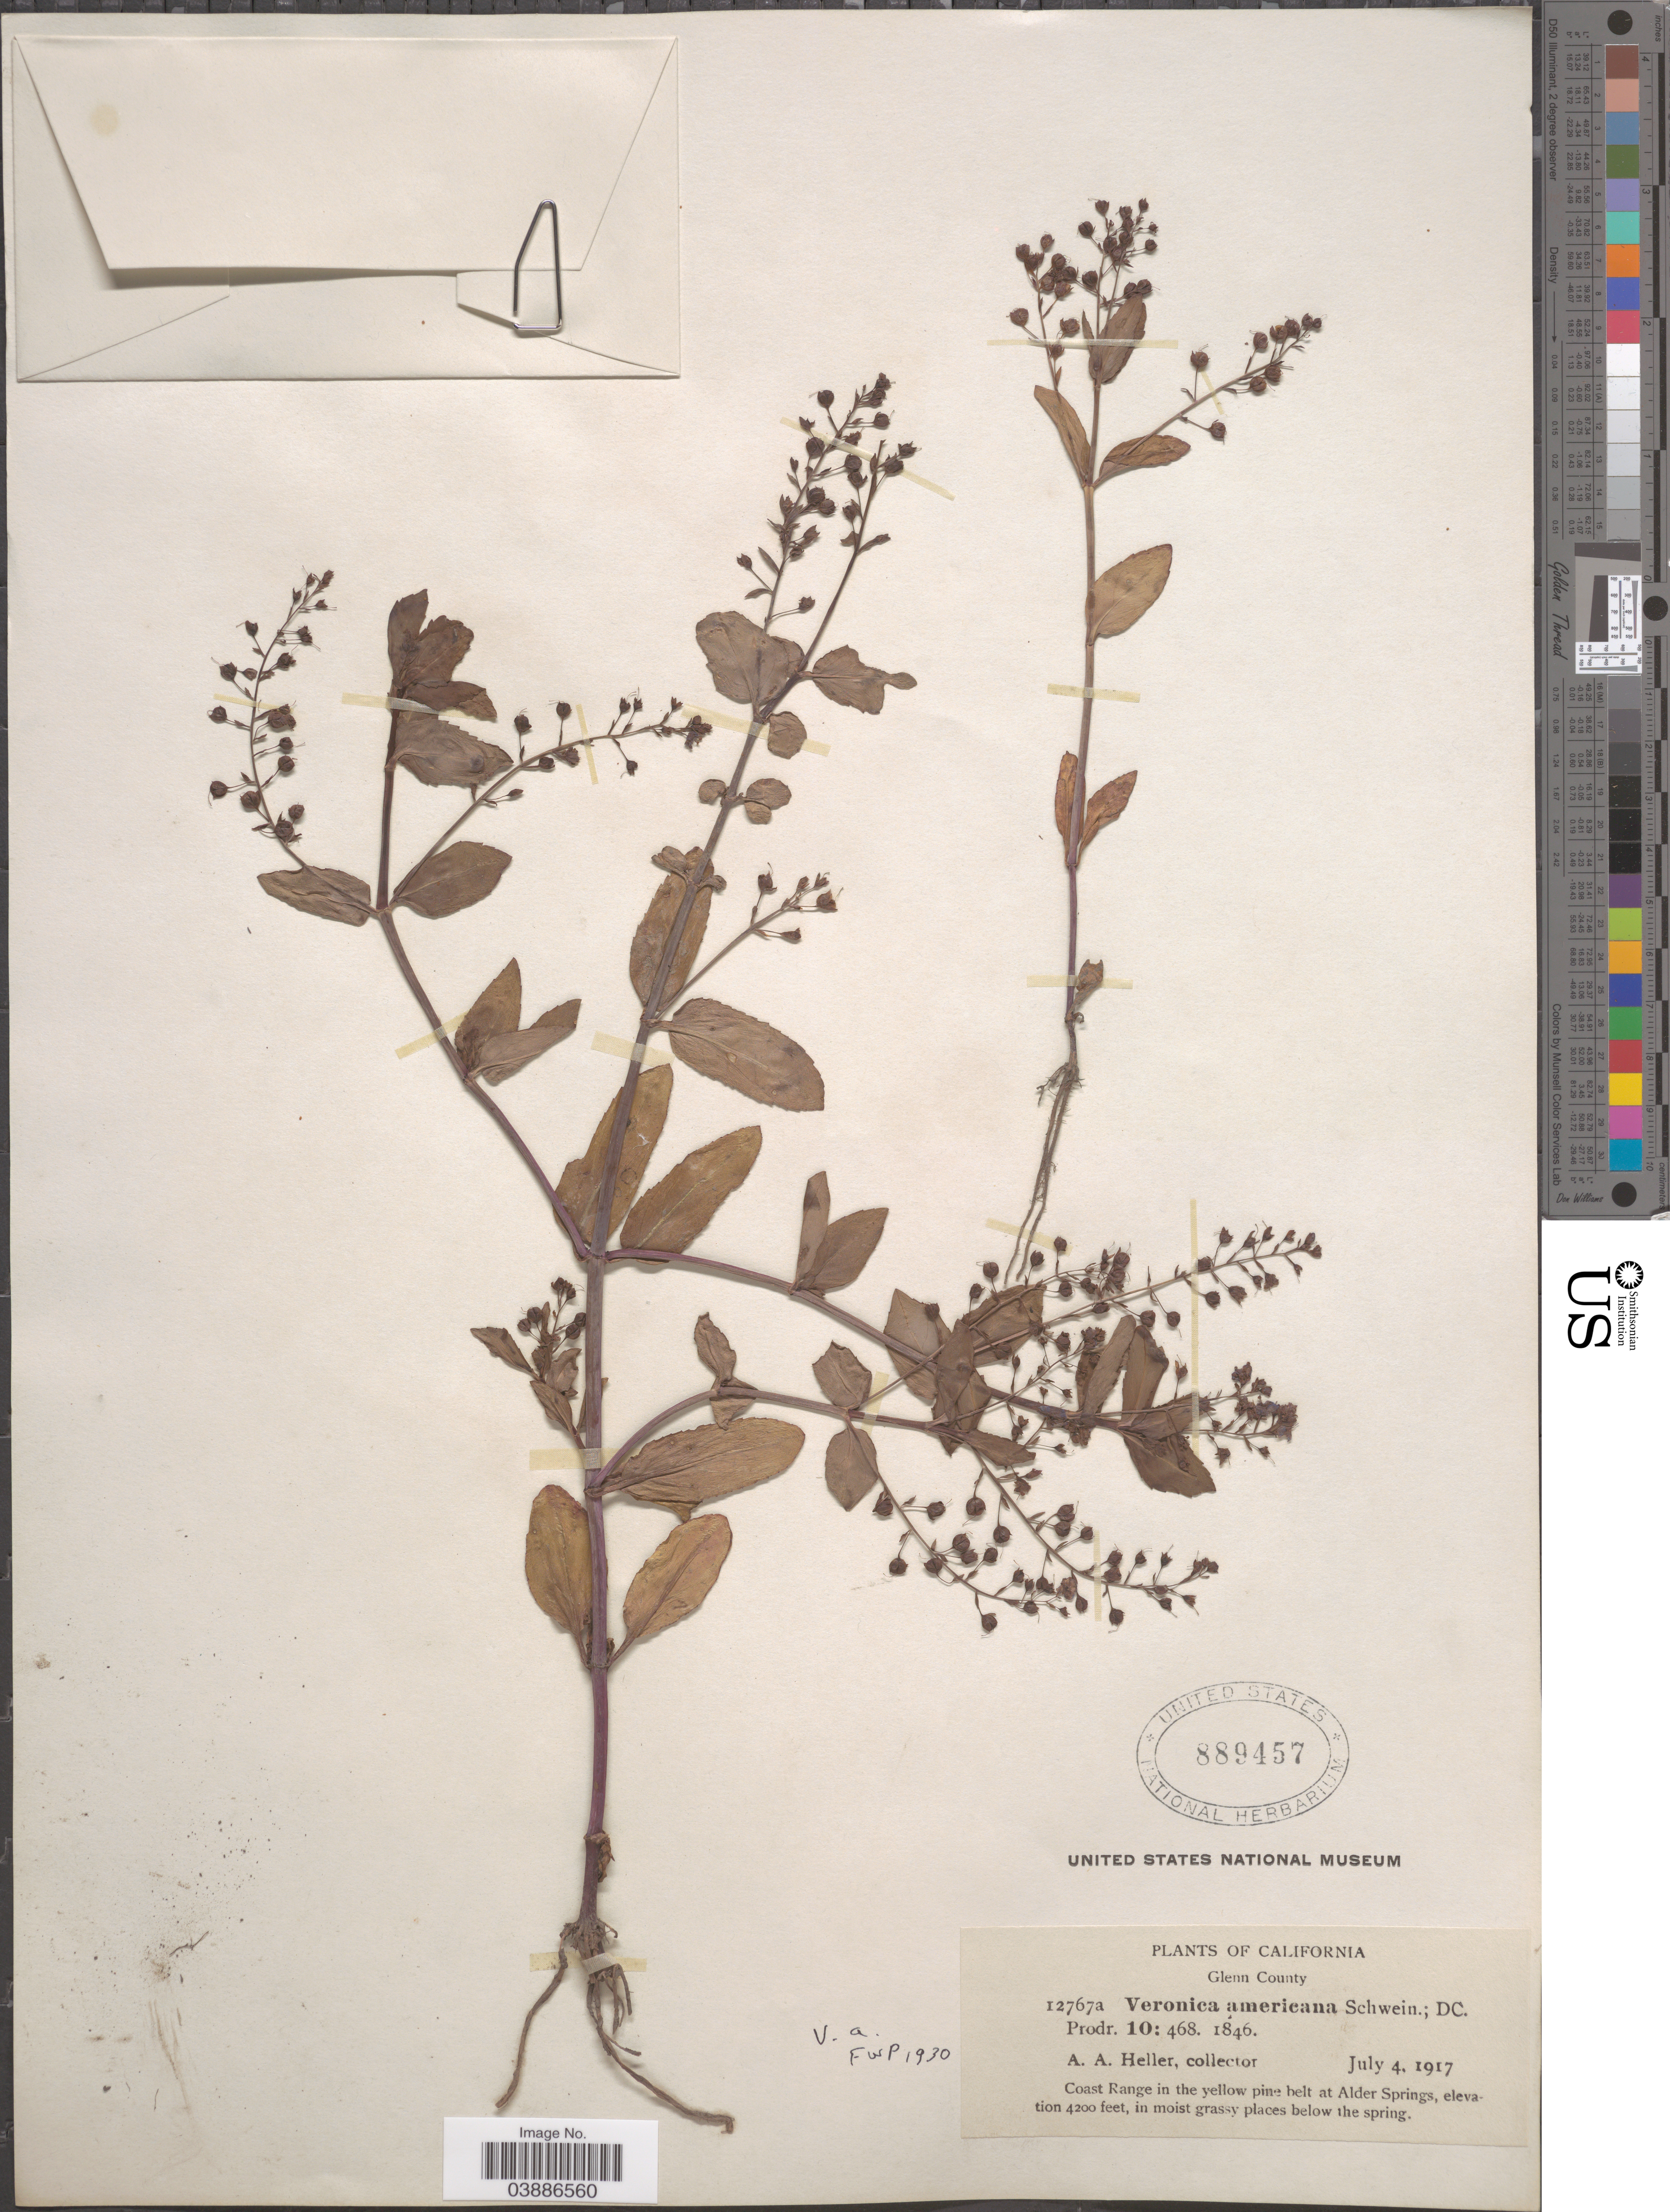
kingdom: Plantae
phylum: Tracheophyta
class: Magnoliopsida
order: Lamiales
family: Plantaginaceae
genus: Veronica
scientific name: Veronica americana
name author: Schwein. ex Benth.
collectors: A. A. Heller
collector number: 12767a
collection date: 1917-07-04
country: United States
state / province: California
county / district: Glenn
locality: Glenn County. Coast Range in the yellow pine belt at Alder Springs.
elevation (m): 1280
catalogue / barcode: US 889457